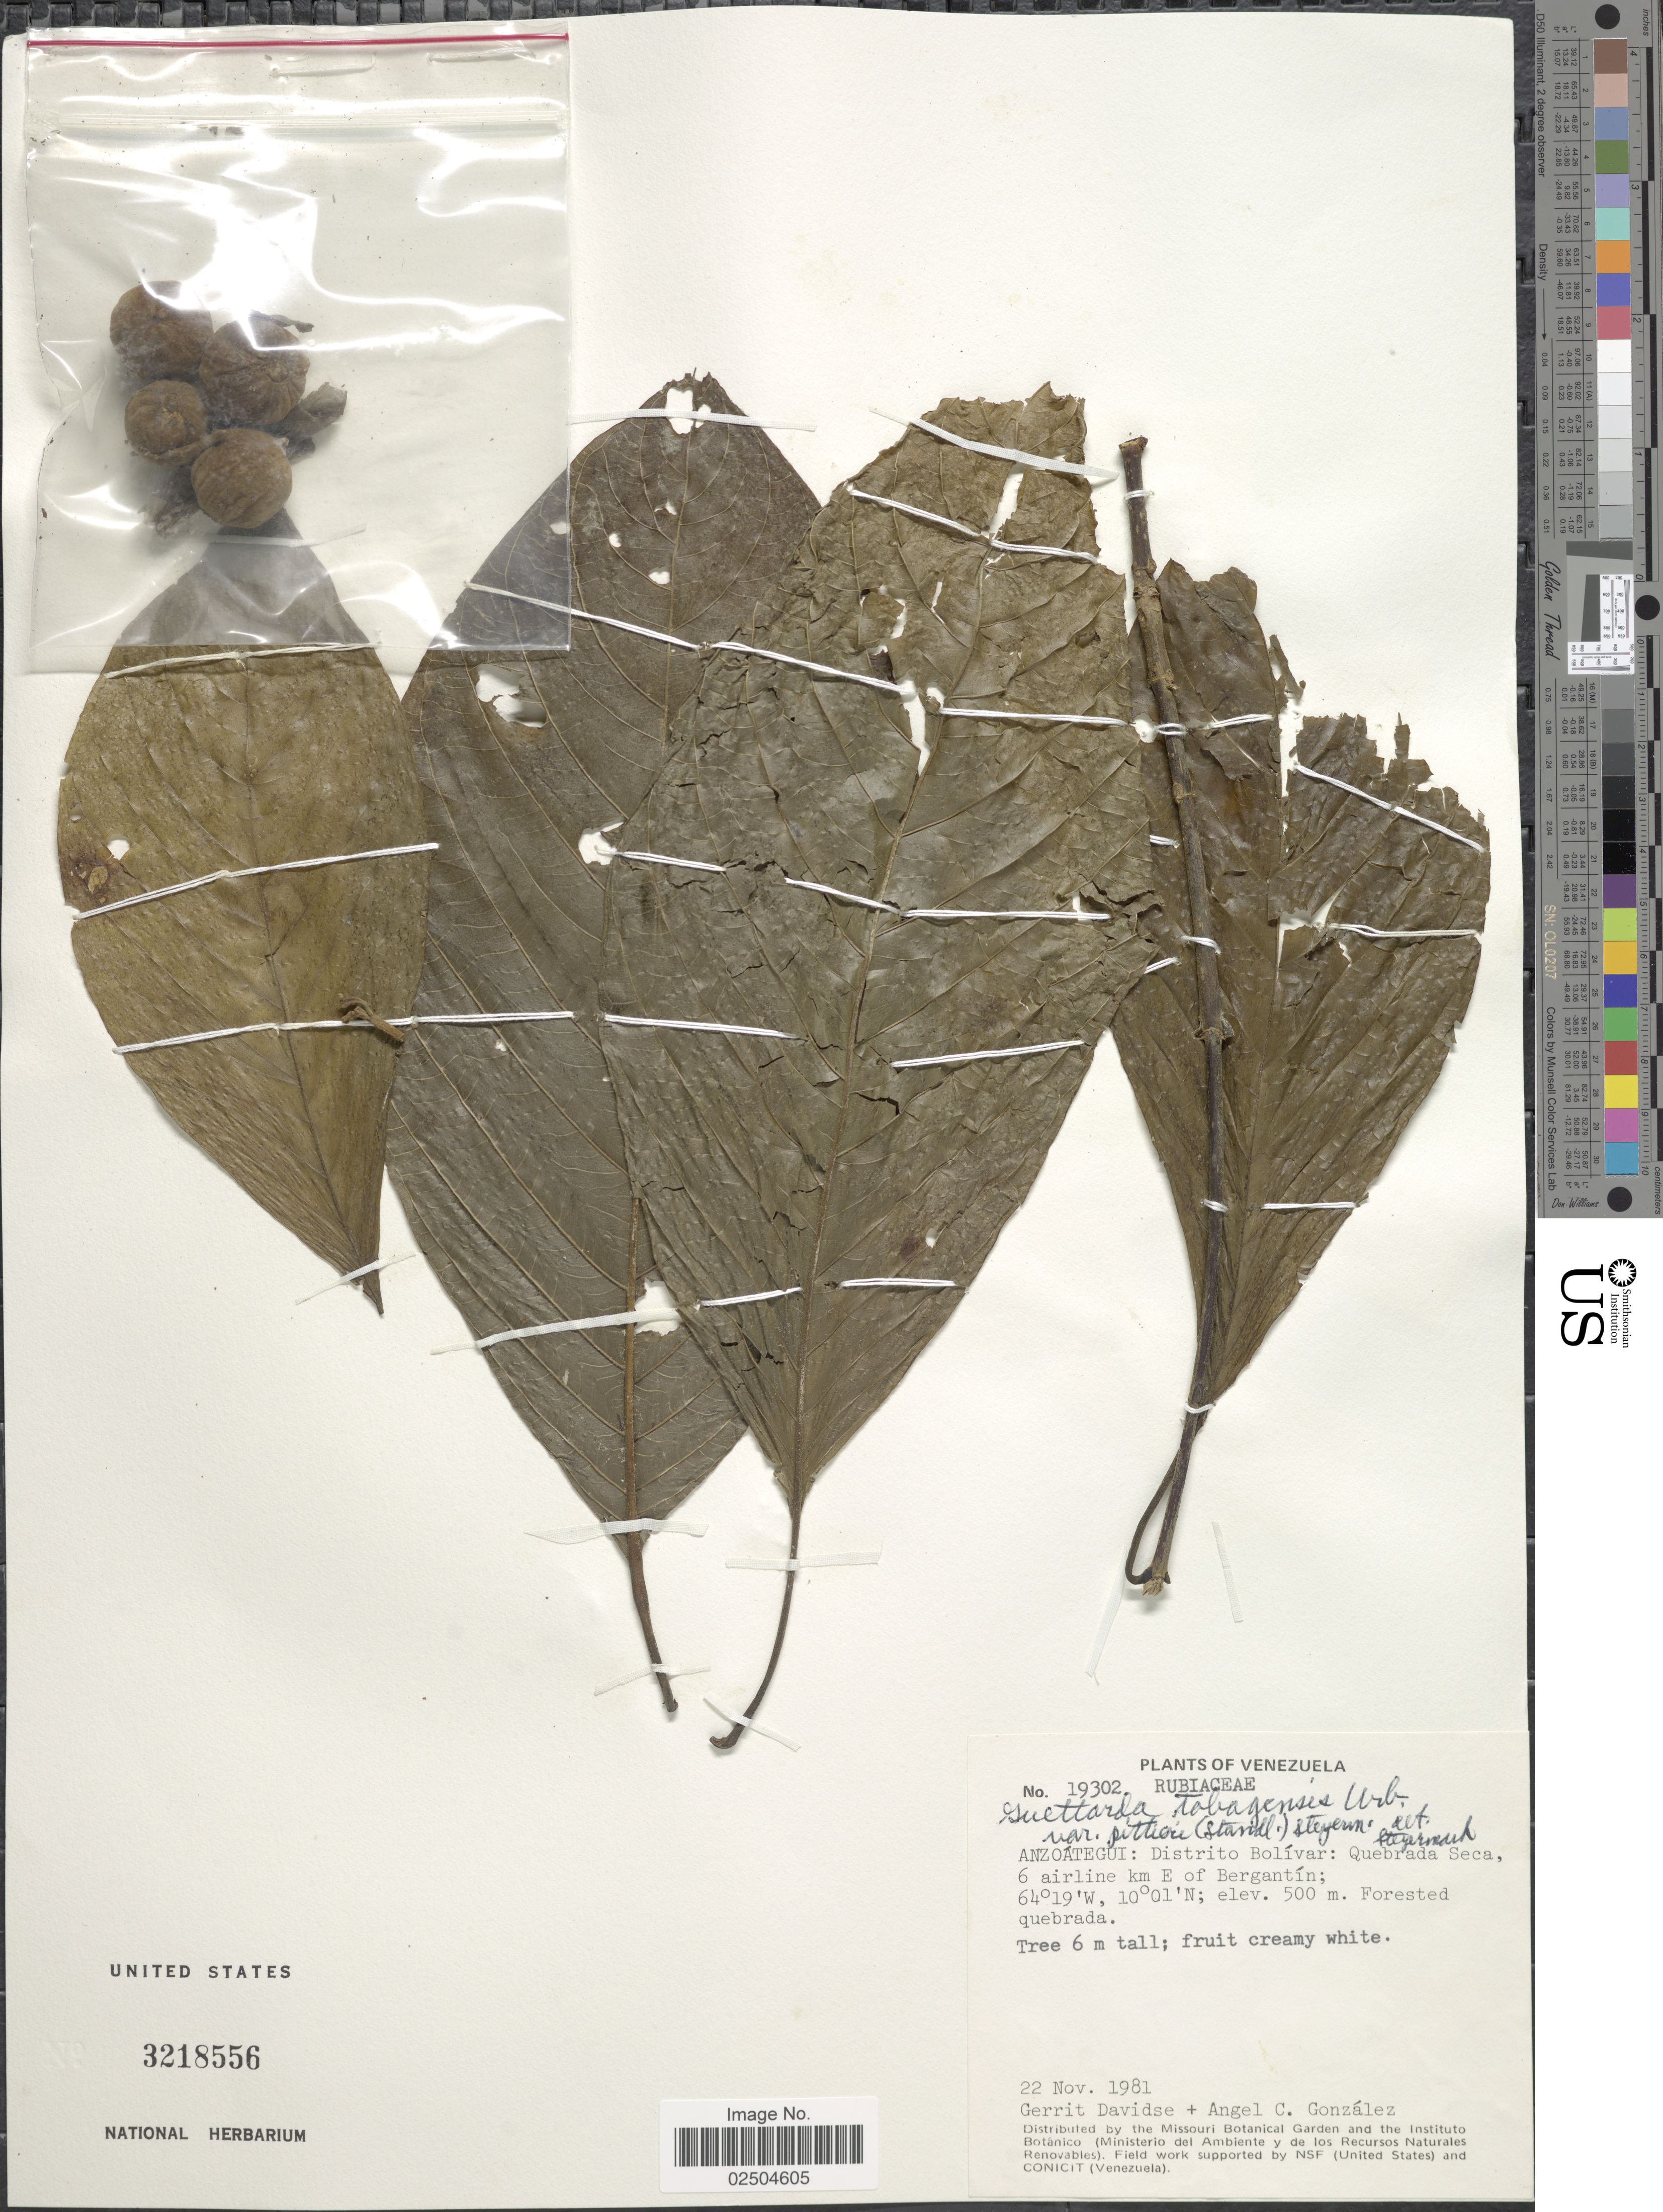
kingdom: Plantae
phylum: Tracheophyta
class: Magnoliopsida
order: Gentianales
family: Rubiaceae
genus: Guettarda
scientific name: Guettarda tobagensis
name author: Urb.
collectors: G. Davidse & A. C. González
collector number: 19302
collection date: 1981-11-22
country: Venezuela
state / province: Anzoategui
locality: Anzoategui: Distrito Bolivar: Quebrada Seca, 6 airline km E of Bergantin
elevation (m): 500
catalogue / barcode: US 3218556